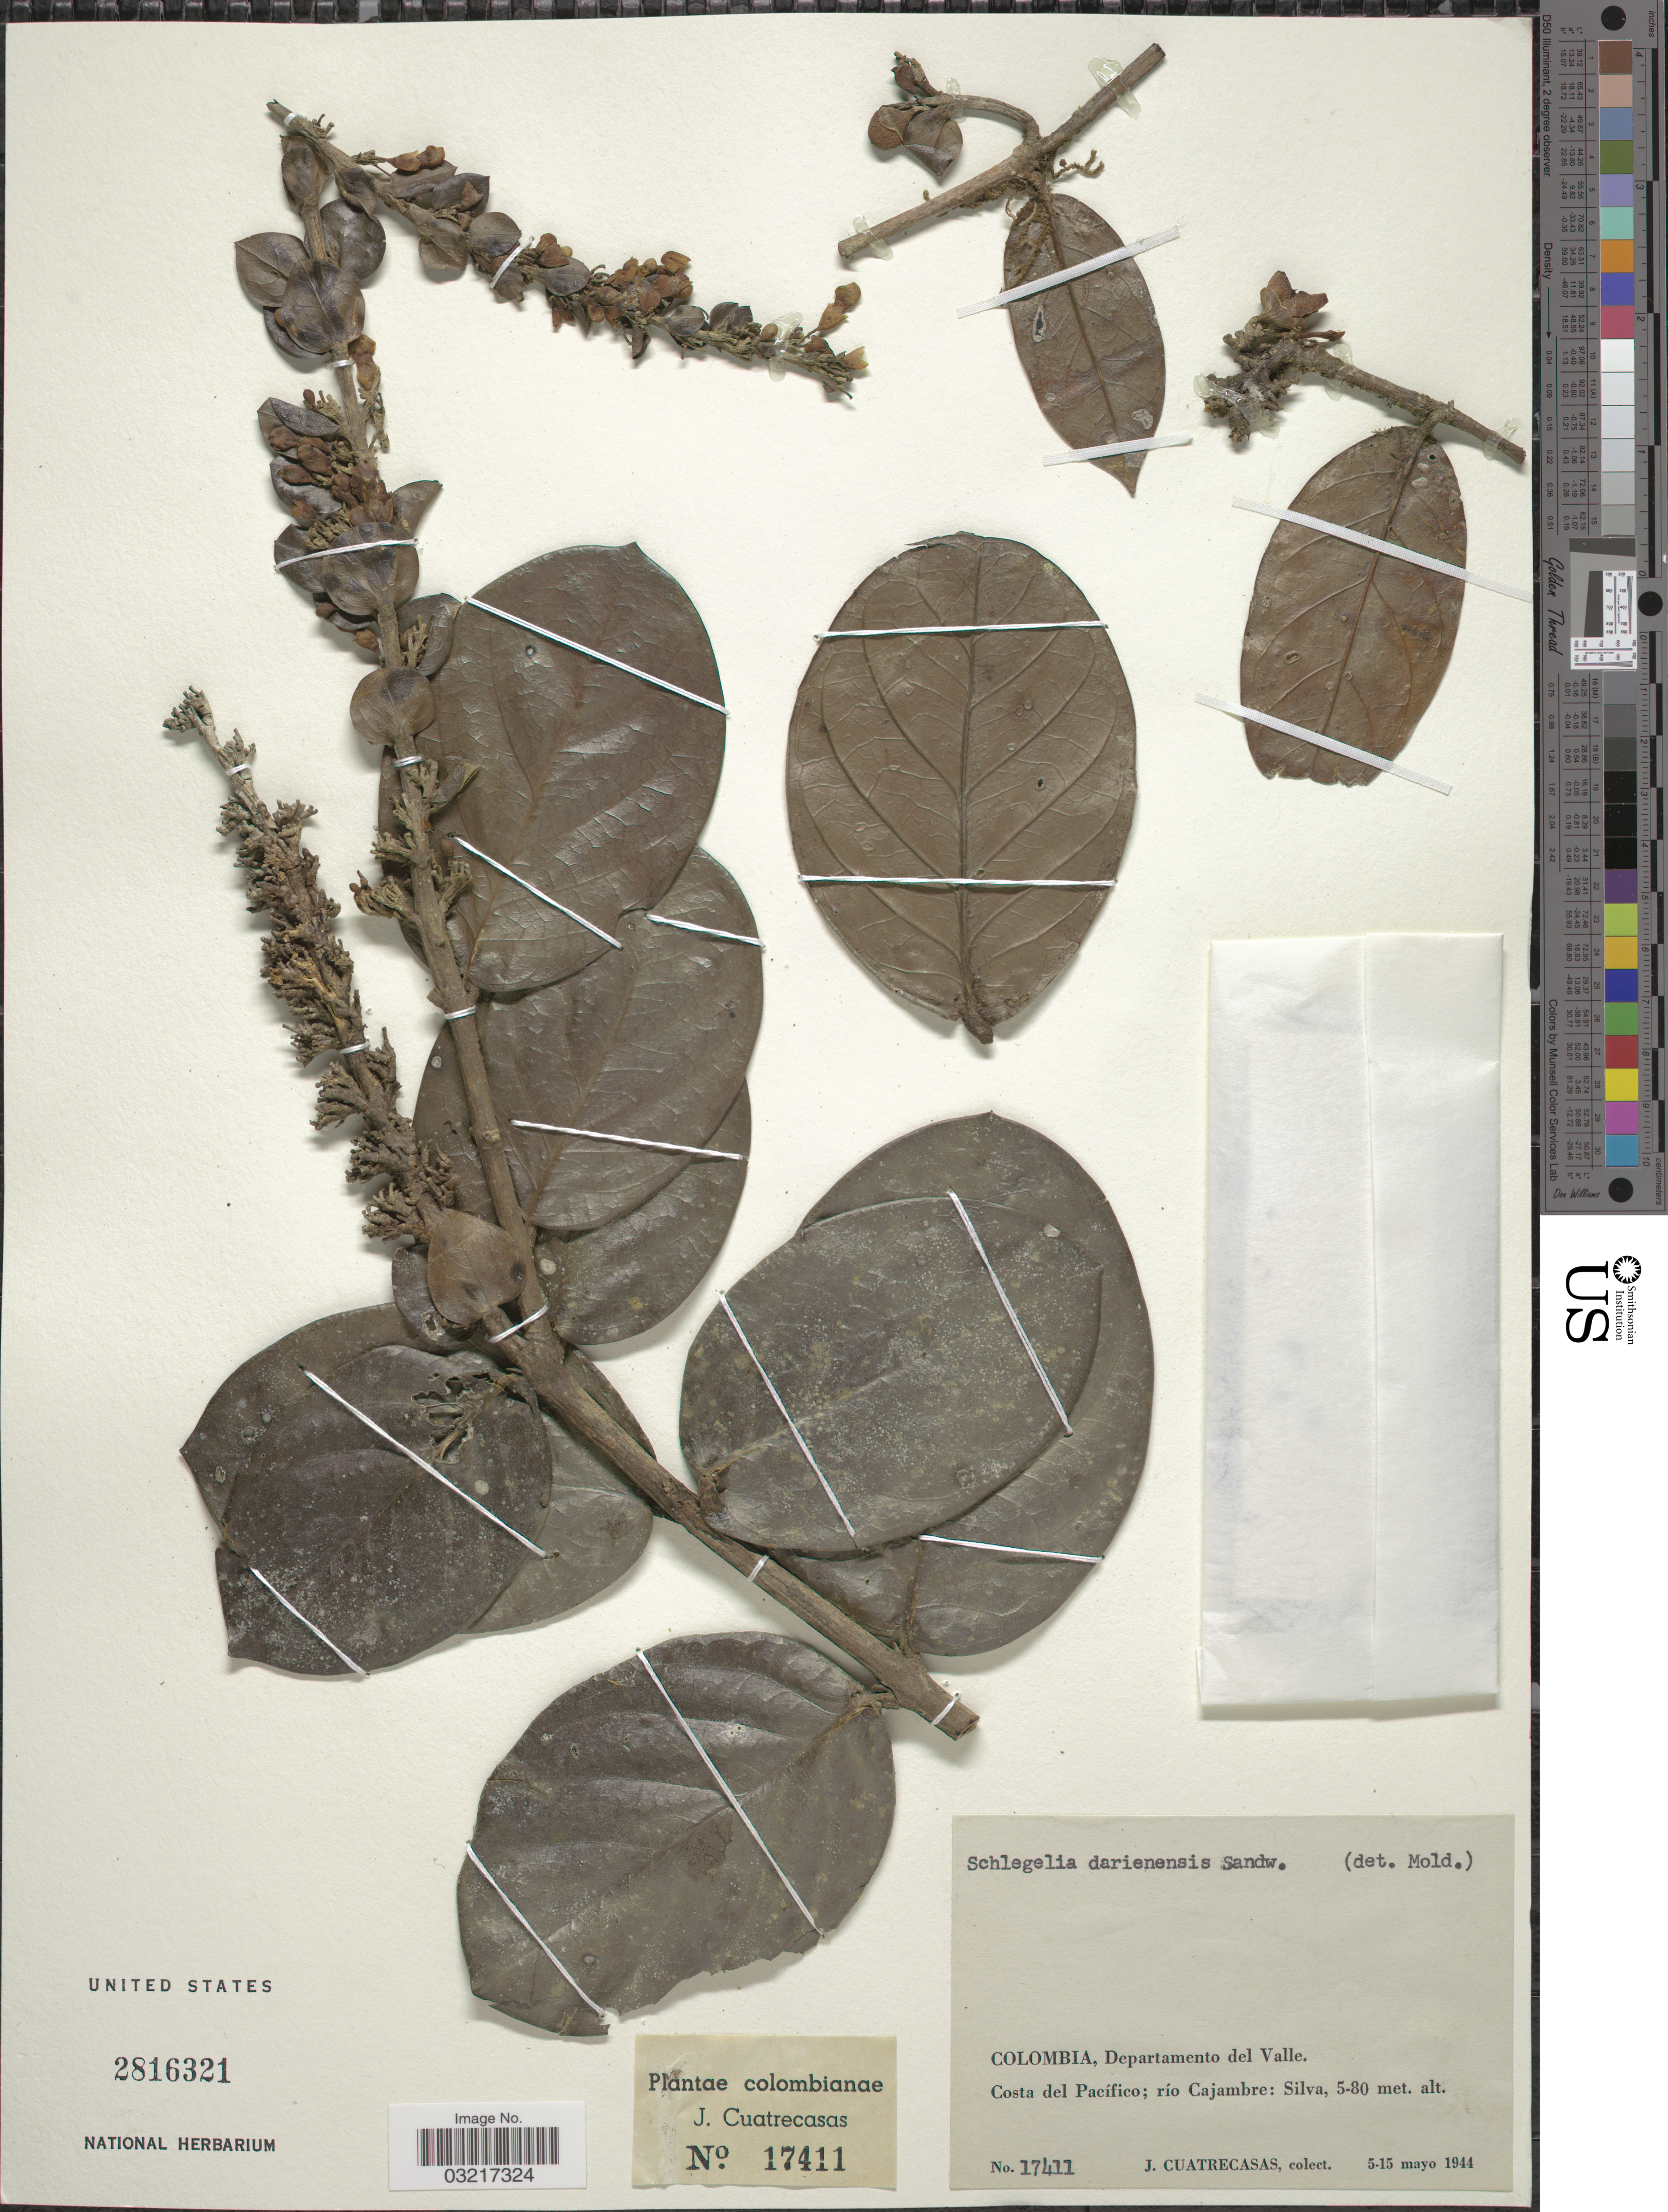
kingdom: Plantae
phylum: Tracheophyta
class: Magnoliopsida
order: Lamiales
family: Schlegeliaceae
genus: Schlegelia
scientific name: Schlegelia darienensis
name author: Sandwith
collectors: J. Cuatrecasas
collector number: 17411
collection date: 1944-05-05/1944-05-15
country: Colombia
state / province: Valle del Cauca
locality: Departamento del Valle. Costa del Pacífico; río Cajambre: Silva.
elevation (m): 5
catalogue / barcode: US 2816321